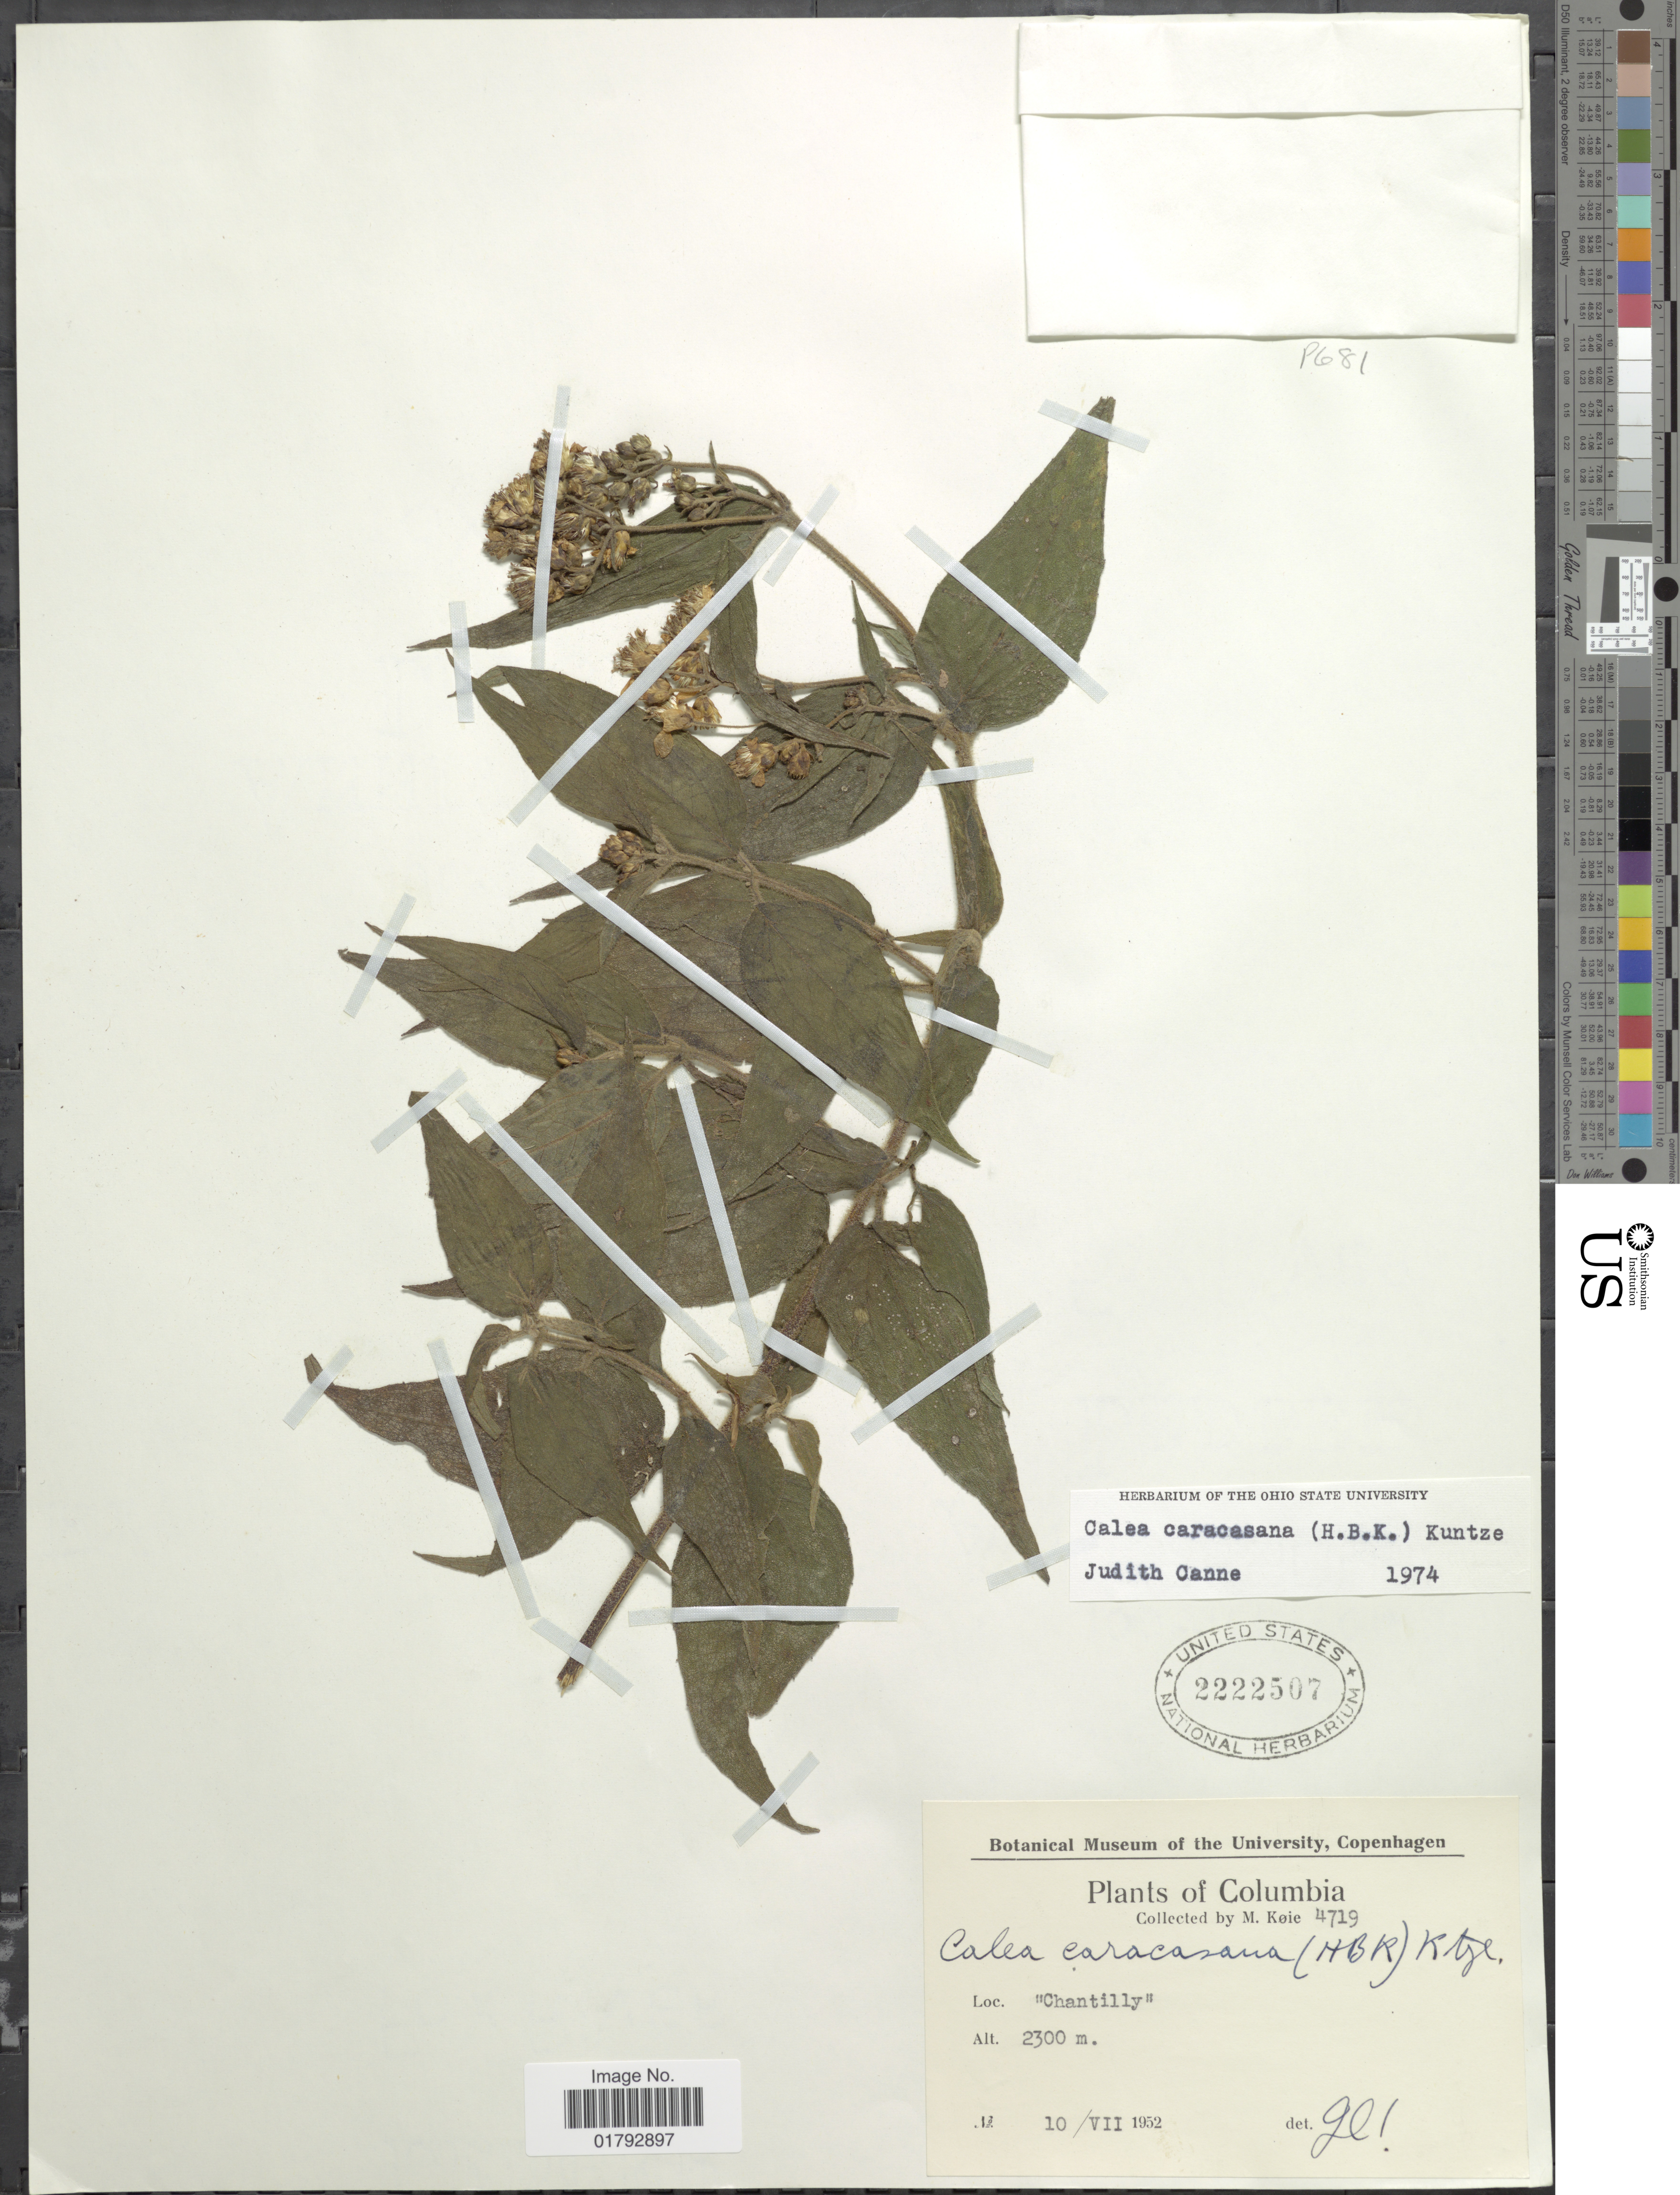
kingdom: Plantae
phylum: Tracheophyta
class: Magnoliopsida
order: Asterales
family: Asteraceae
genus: Alloispermum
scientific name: Alloispermum caracasanum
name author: (Kunth) H. Rob.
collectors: M. Köie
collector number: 4719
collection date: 1952-07-10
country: Colombia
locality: Chantilly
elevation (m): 2300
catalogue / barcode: US 2222507